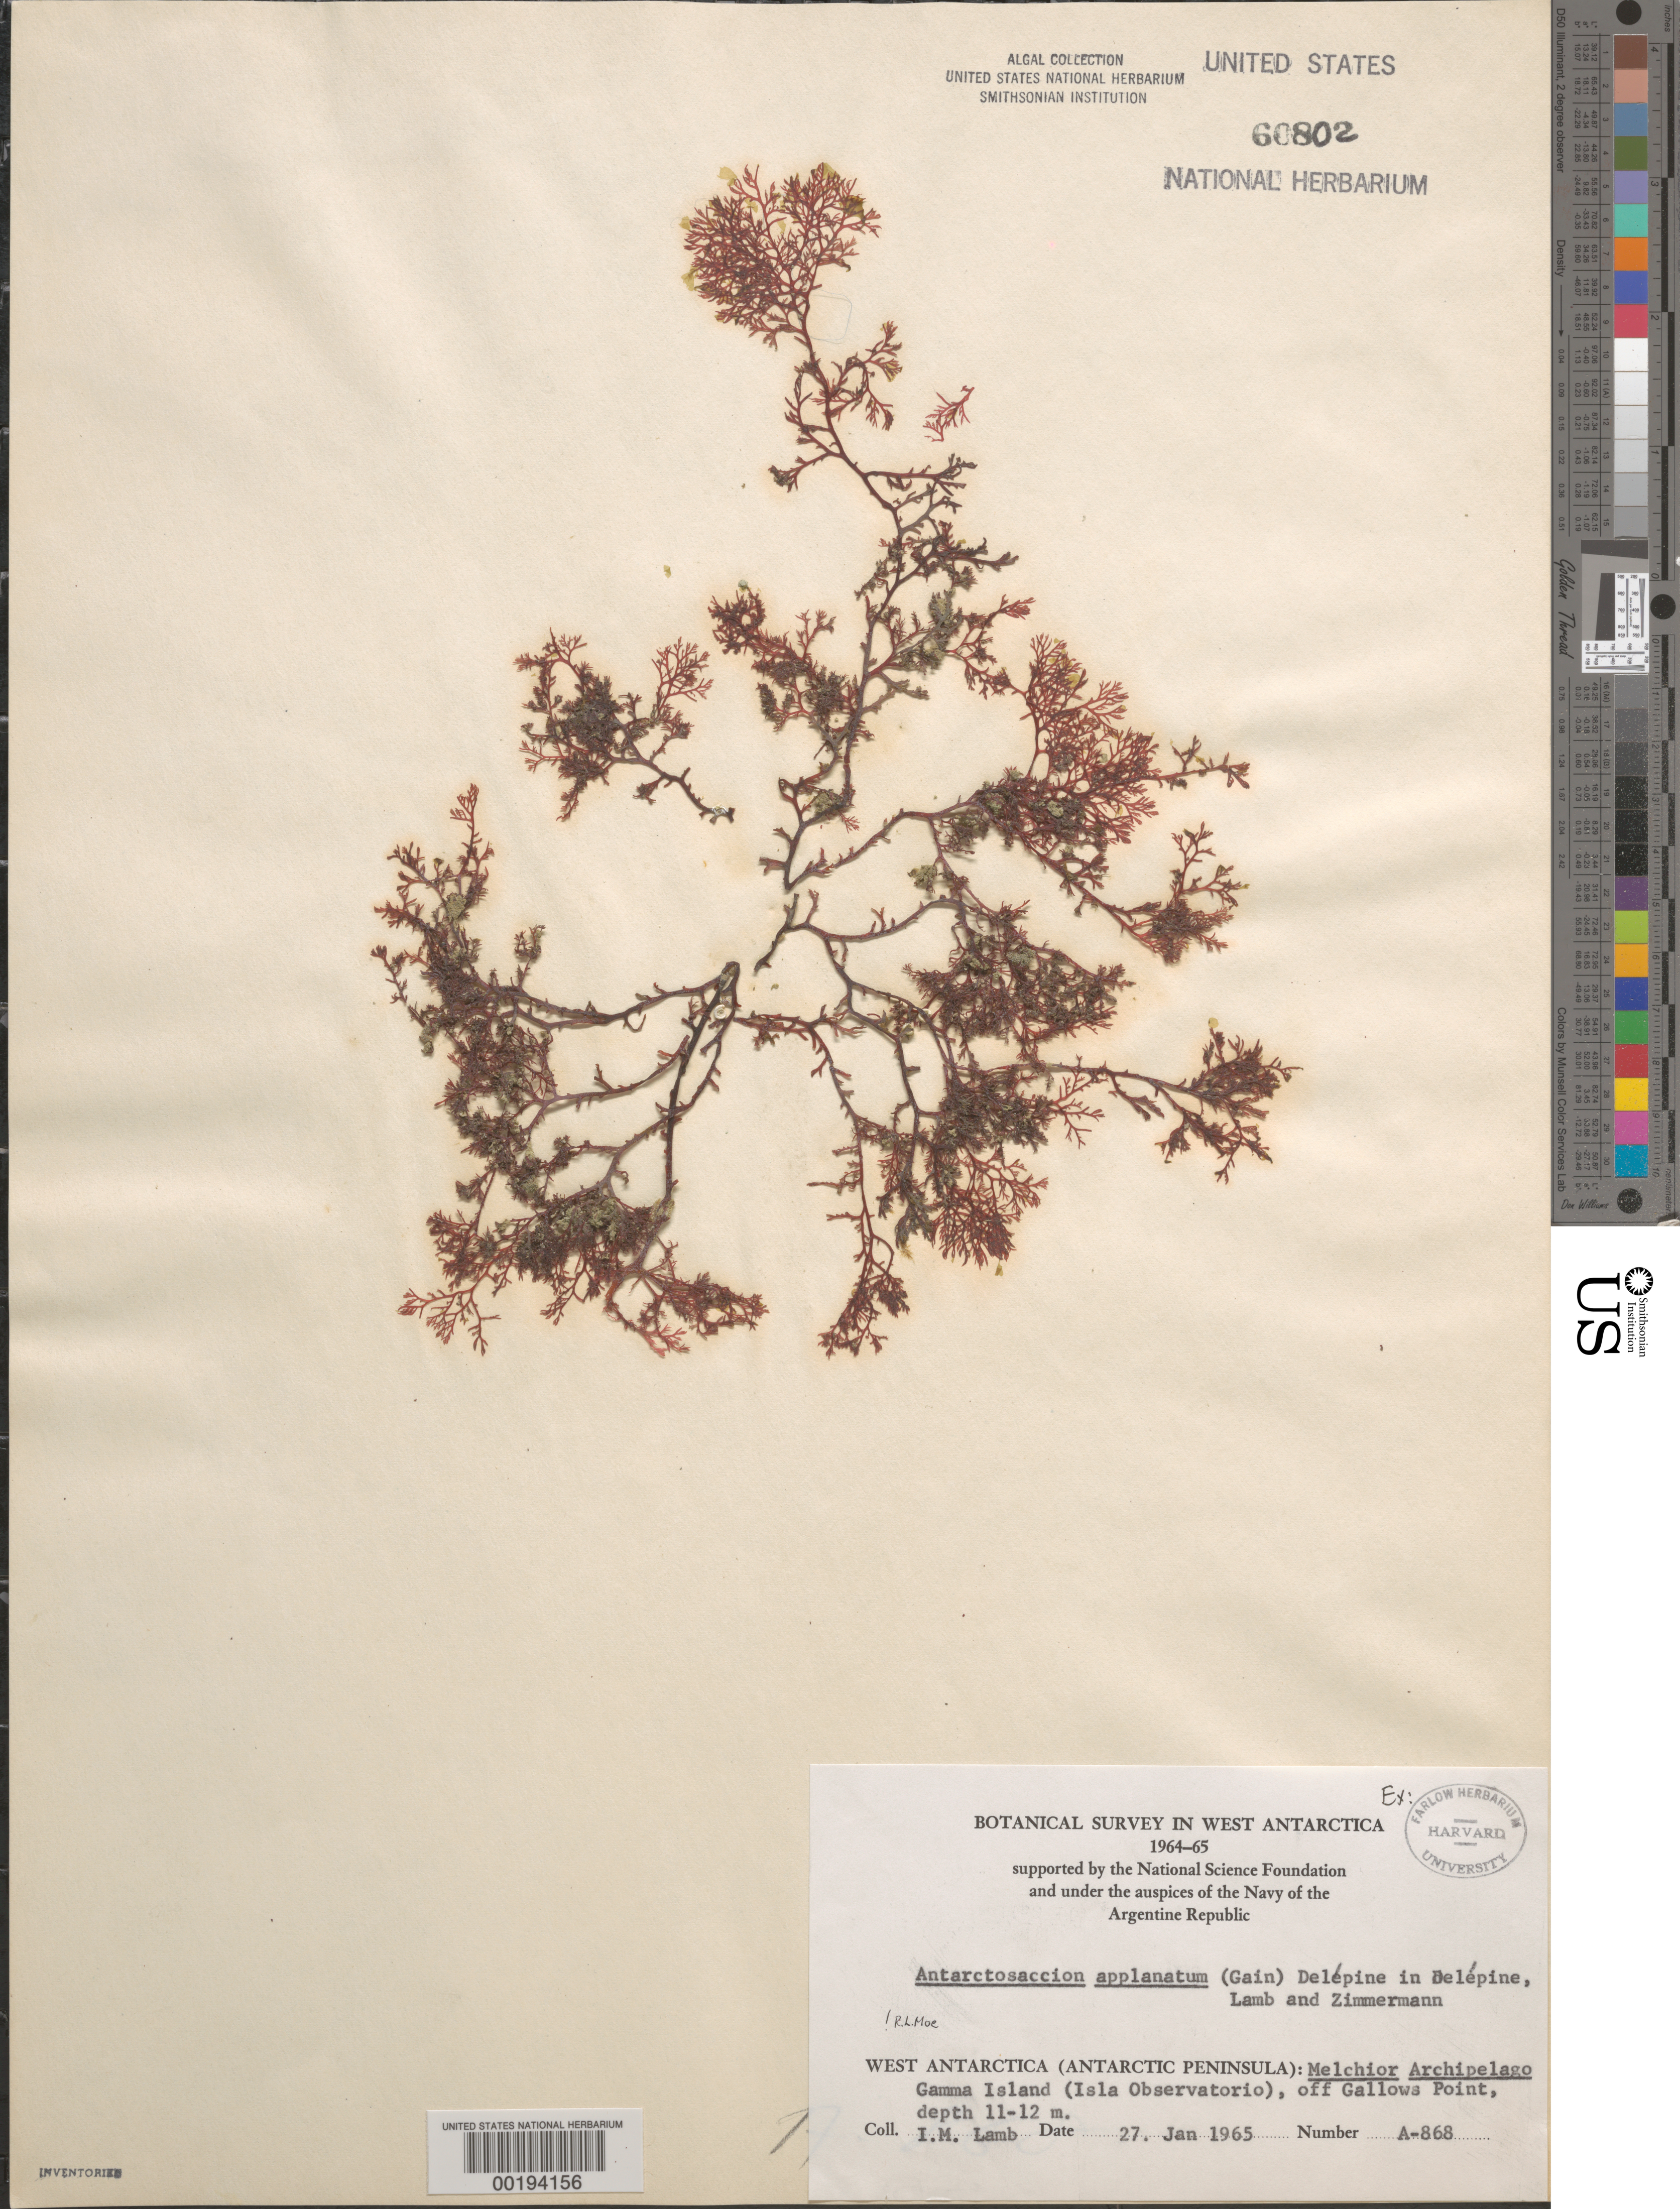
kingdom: Chromista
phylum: Ochrophyta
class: Chrysomerophyceae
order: Chrysomeridales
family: Chrysomeridaceae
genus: Antarctosaccion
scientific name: Antarctosaccion applanatum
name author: (Gain) Delépine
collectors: I. M. Lamb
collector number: A-868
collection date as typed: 27 Jan 1965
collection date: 1965-01-27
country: Antarctica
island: Gamma Island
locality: Off Gallows Point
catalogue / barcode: US 60802